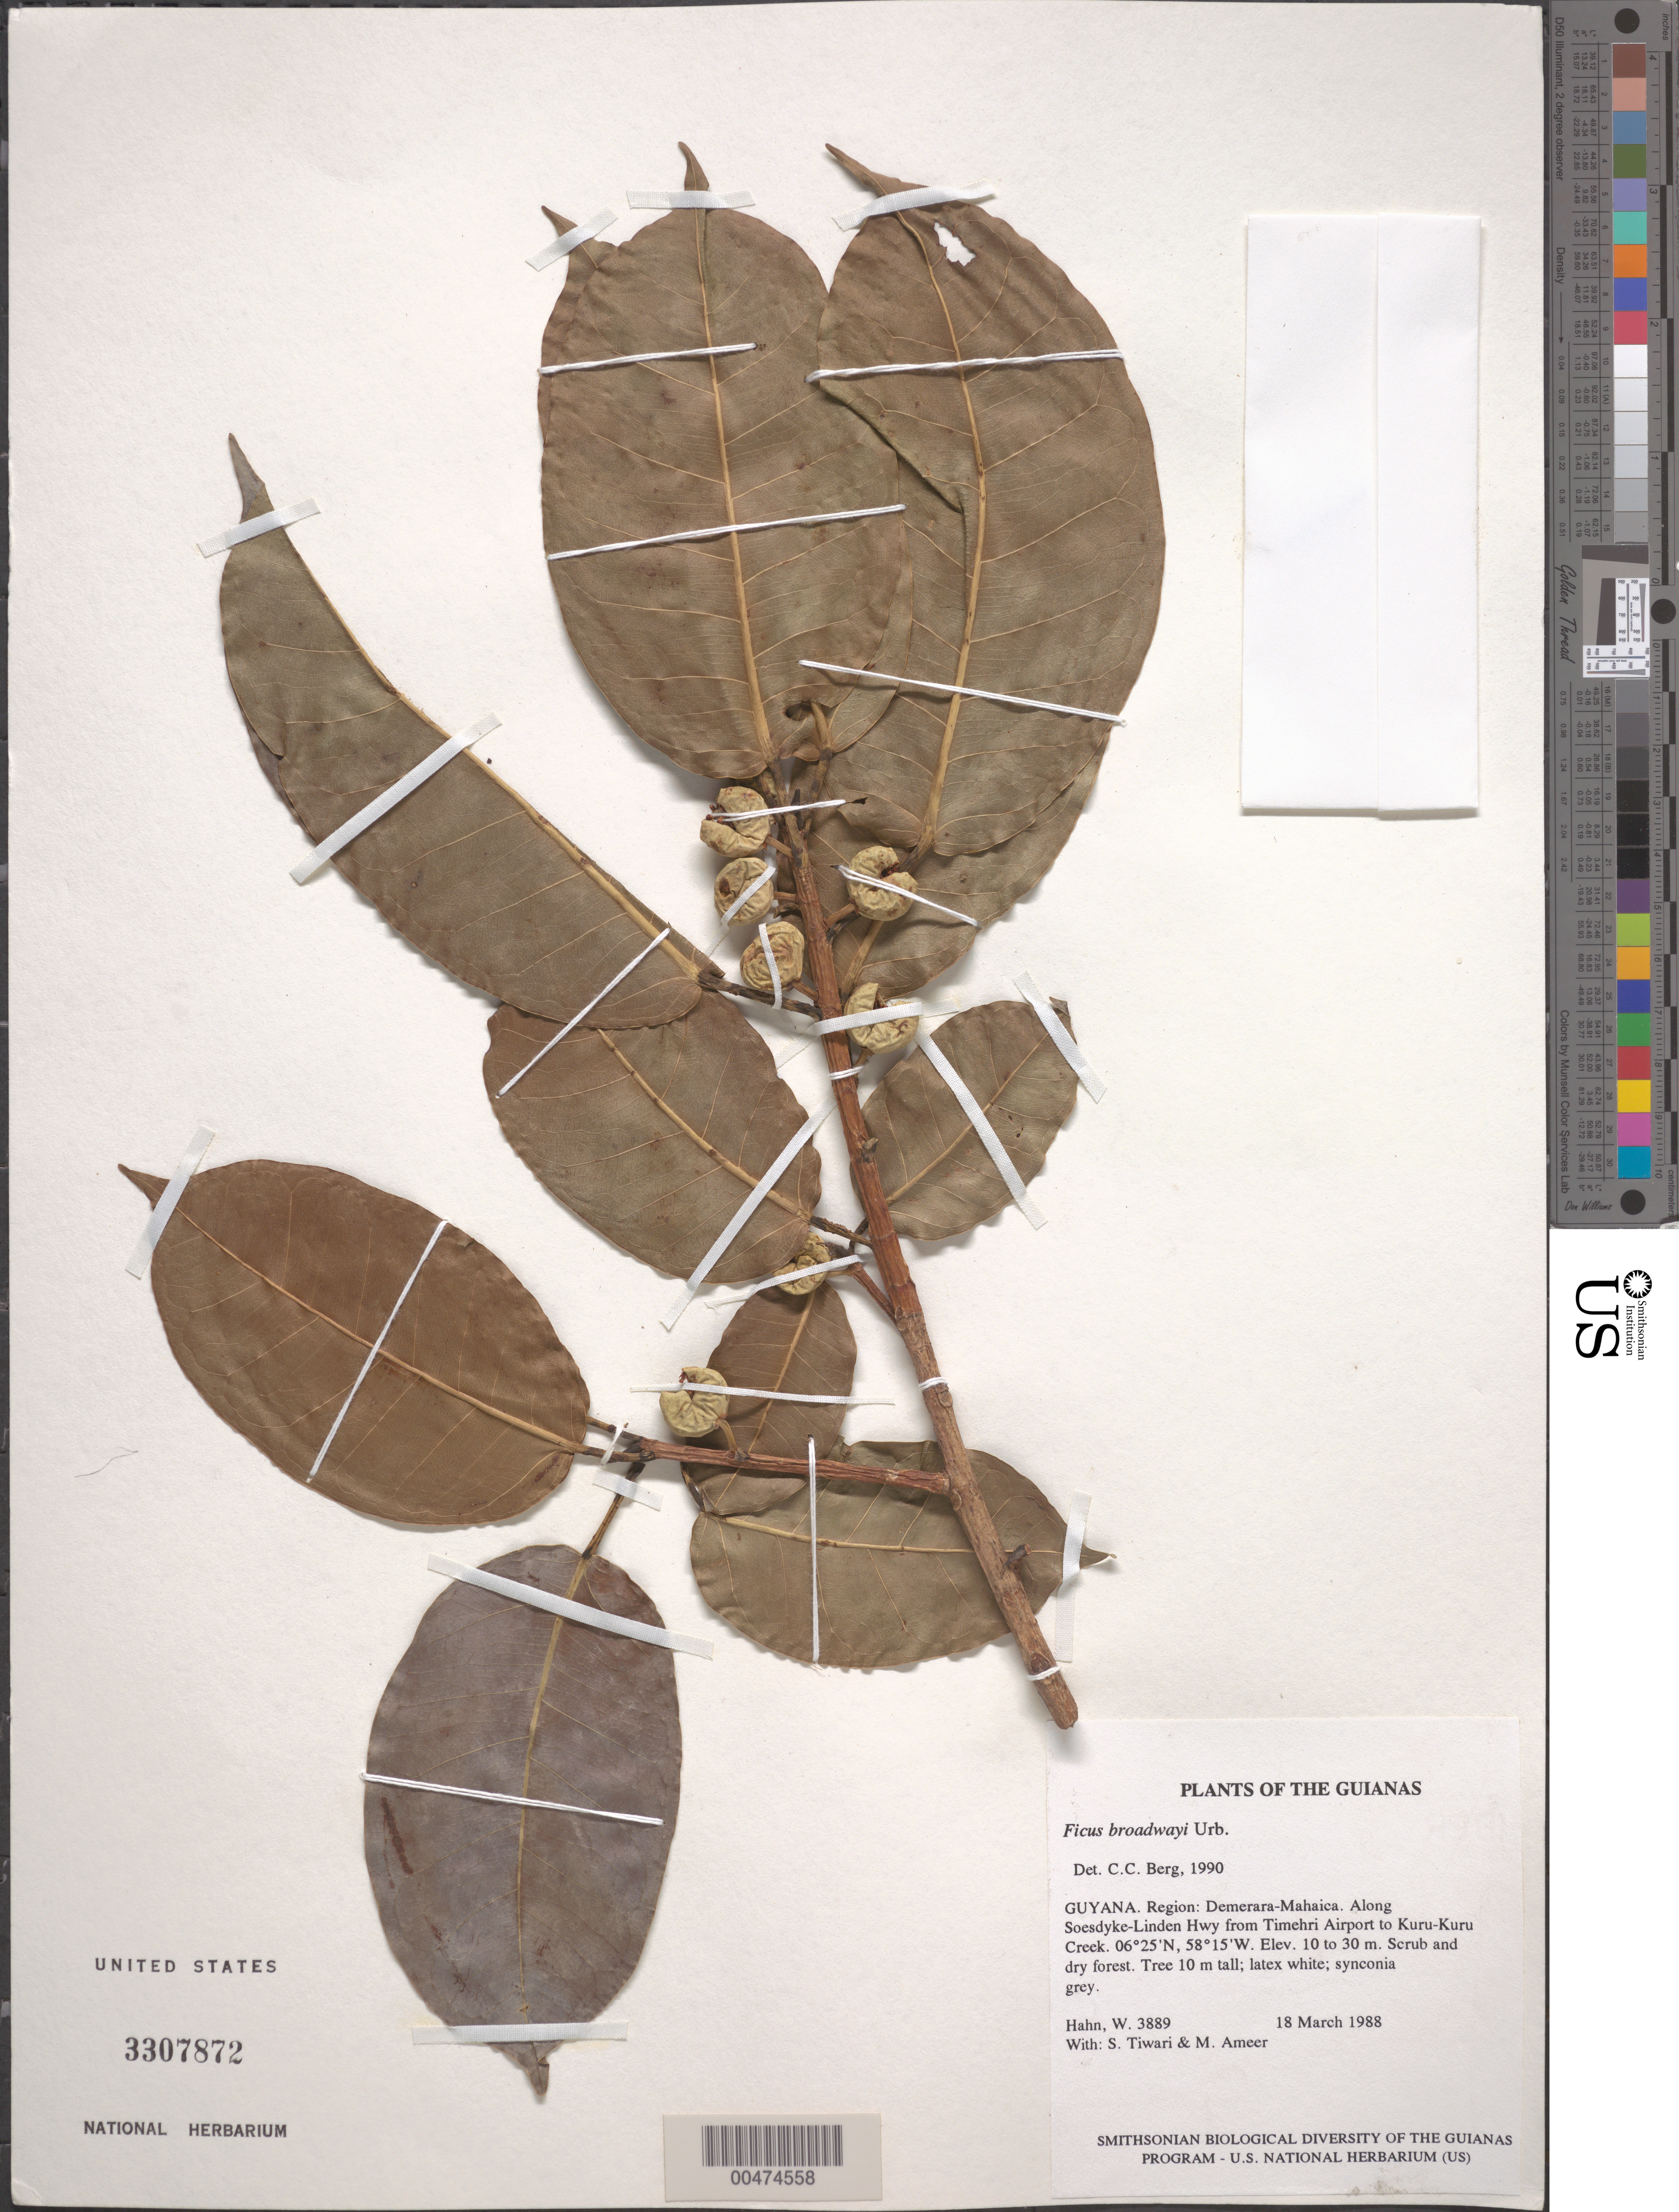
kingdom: Plantae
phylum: Tracheophyta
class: Magnoliopsida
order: Rosales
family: Moraceae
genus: Ficus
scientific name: Ficus broadwayi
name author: Urb.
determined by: Berg, C. C.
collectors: W. Hahn, S. Tiwari & M. Ameer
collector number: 3889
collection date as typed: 18 March 1988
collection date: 1988-03-18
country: Guyana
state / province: Demerara-Mahaica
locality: Along Soesdyke-Linden Hwy from Timehri Airport to Kuru-Kuru Creek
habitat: Scrub and dry forest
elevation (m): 10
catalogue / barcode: US 3307872